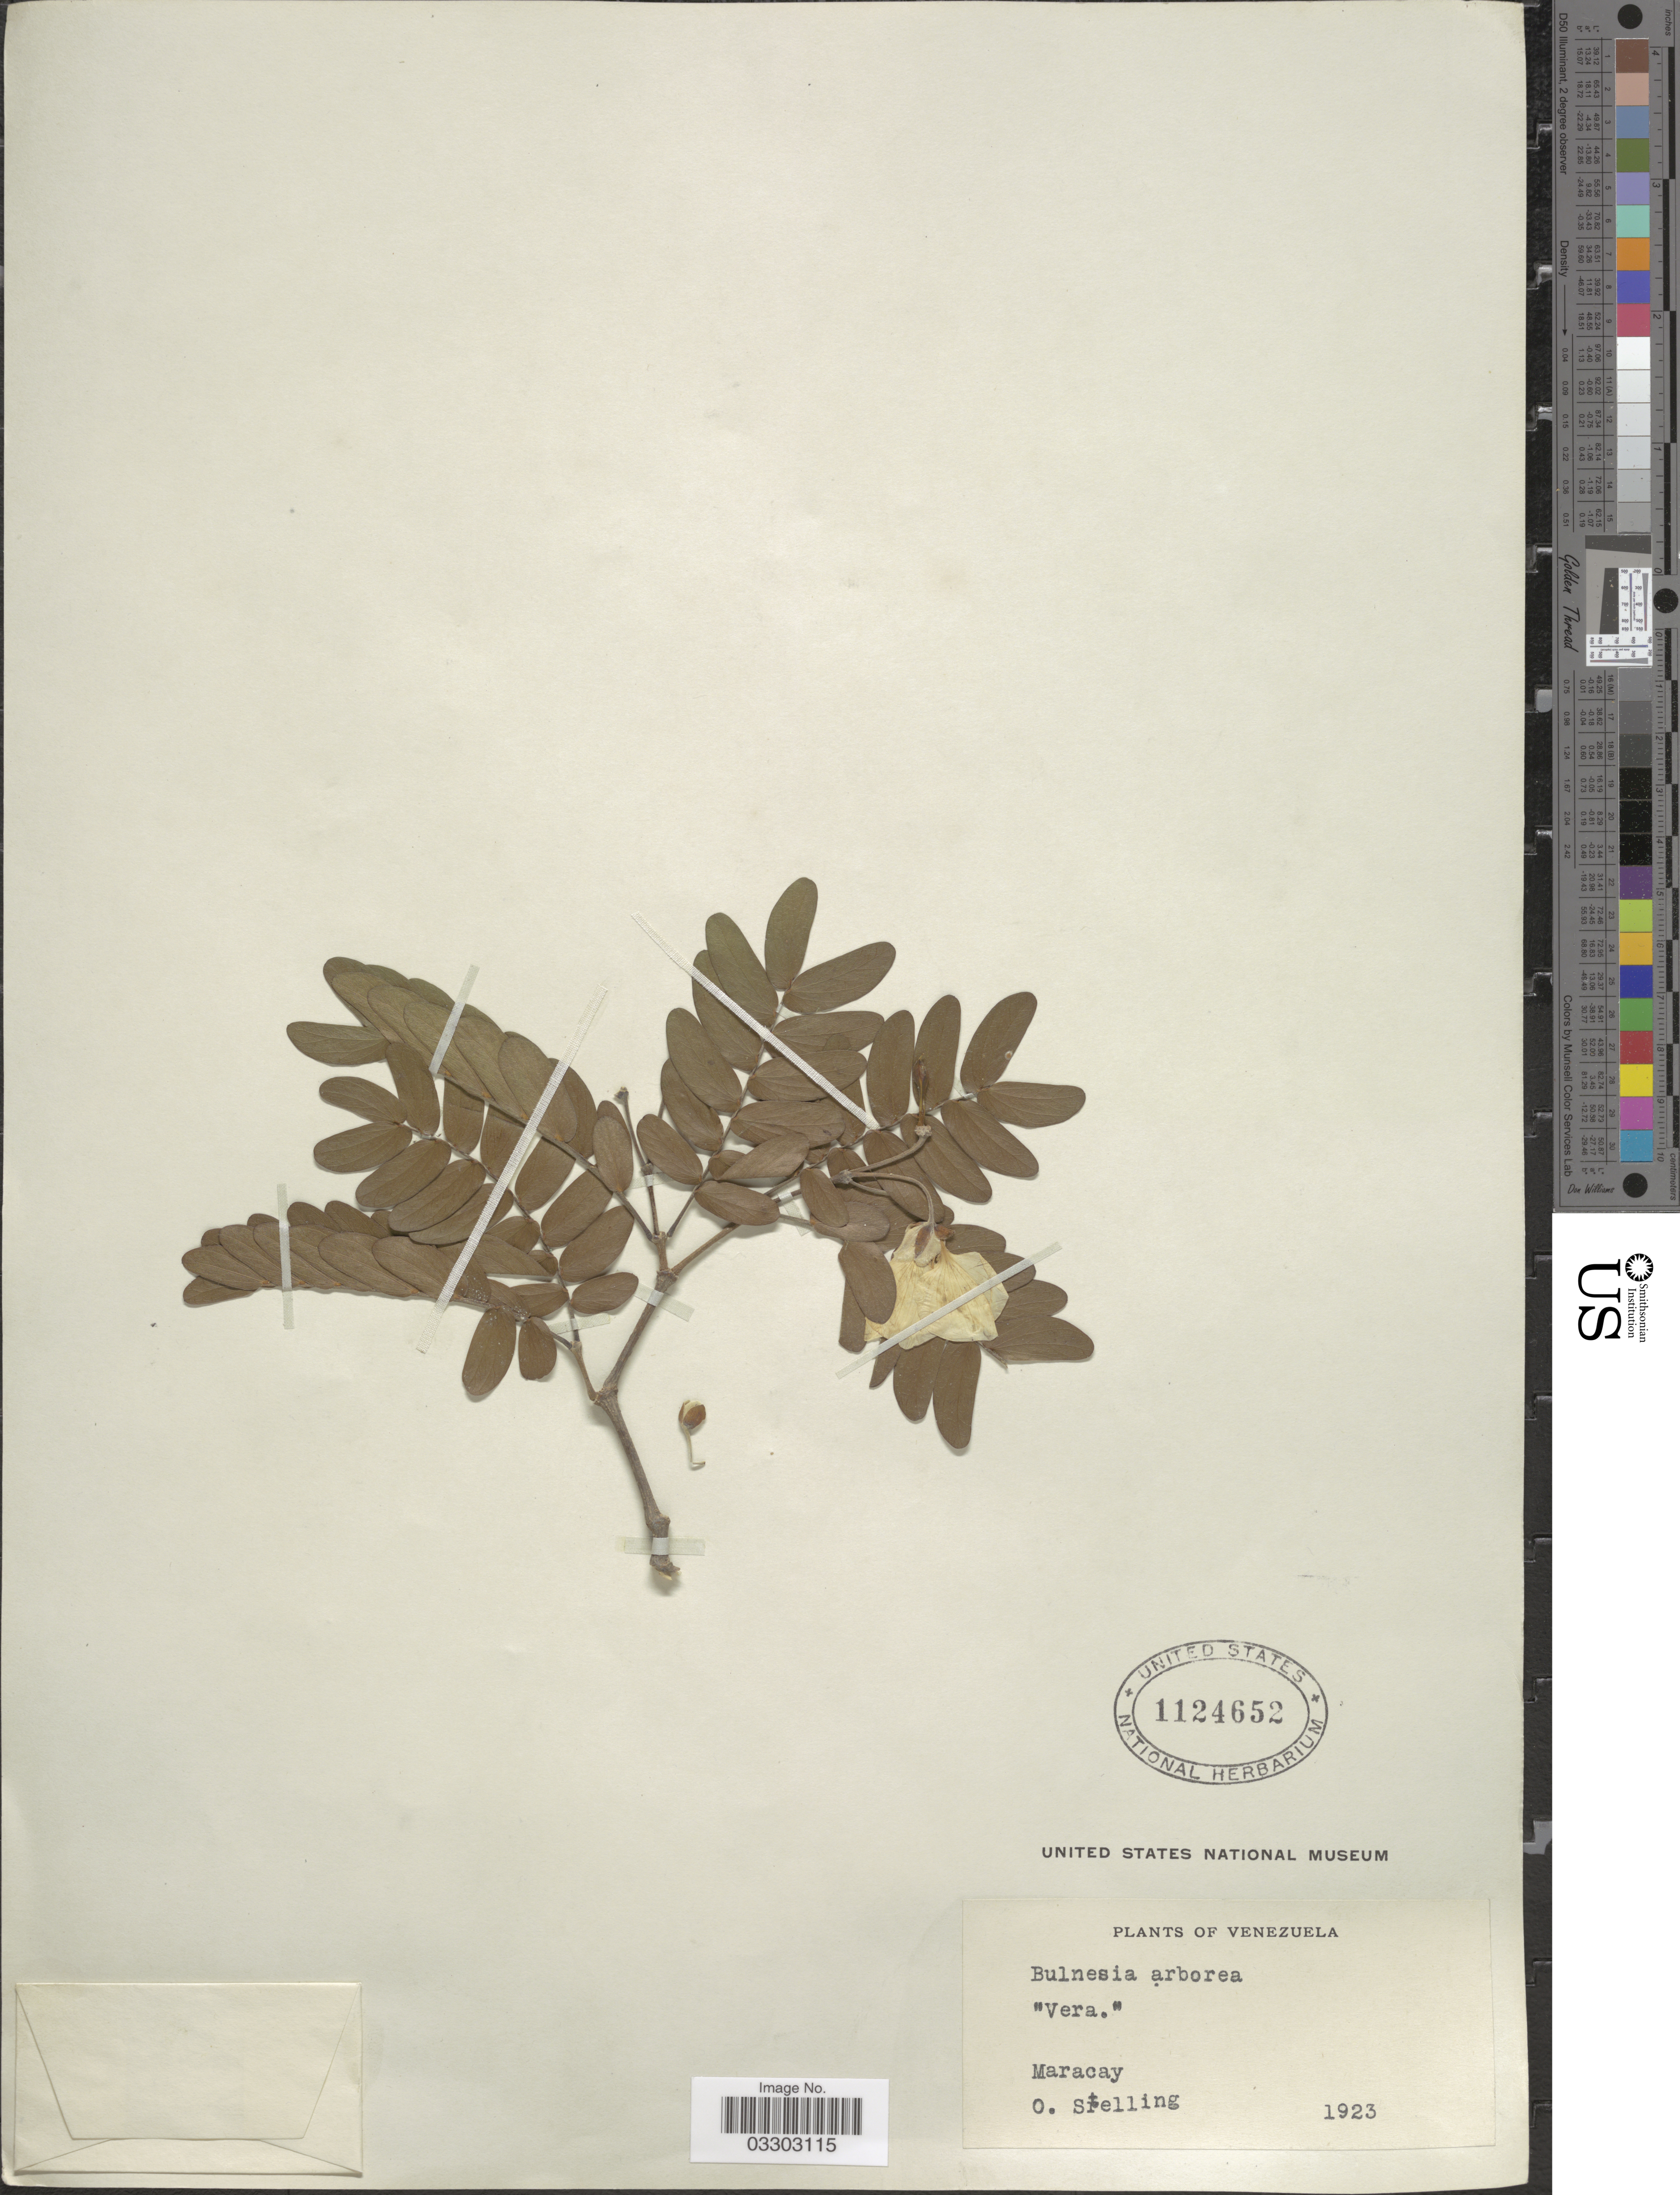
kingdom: Plantae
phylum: Tracheophyta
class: Magnoliopsida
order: Zygophyllales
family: Zygophyllaceae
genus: Gonopterodendron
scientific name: Gonopterodendron arboreum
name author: (Jacq.) Godoy-Bürki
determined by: U.S. National Herbarium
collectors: O. Stelling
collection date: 1923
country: Venezuela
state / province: Aragua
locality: Maracay.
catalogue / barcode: US 1124652